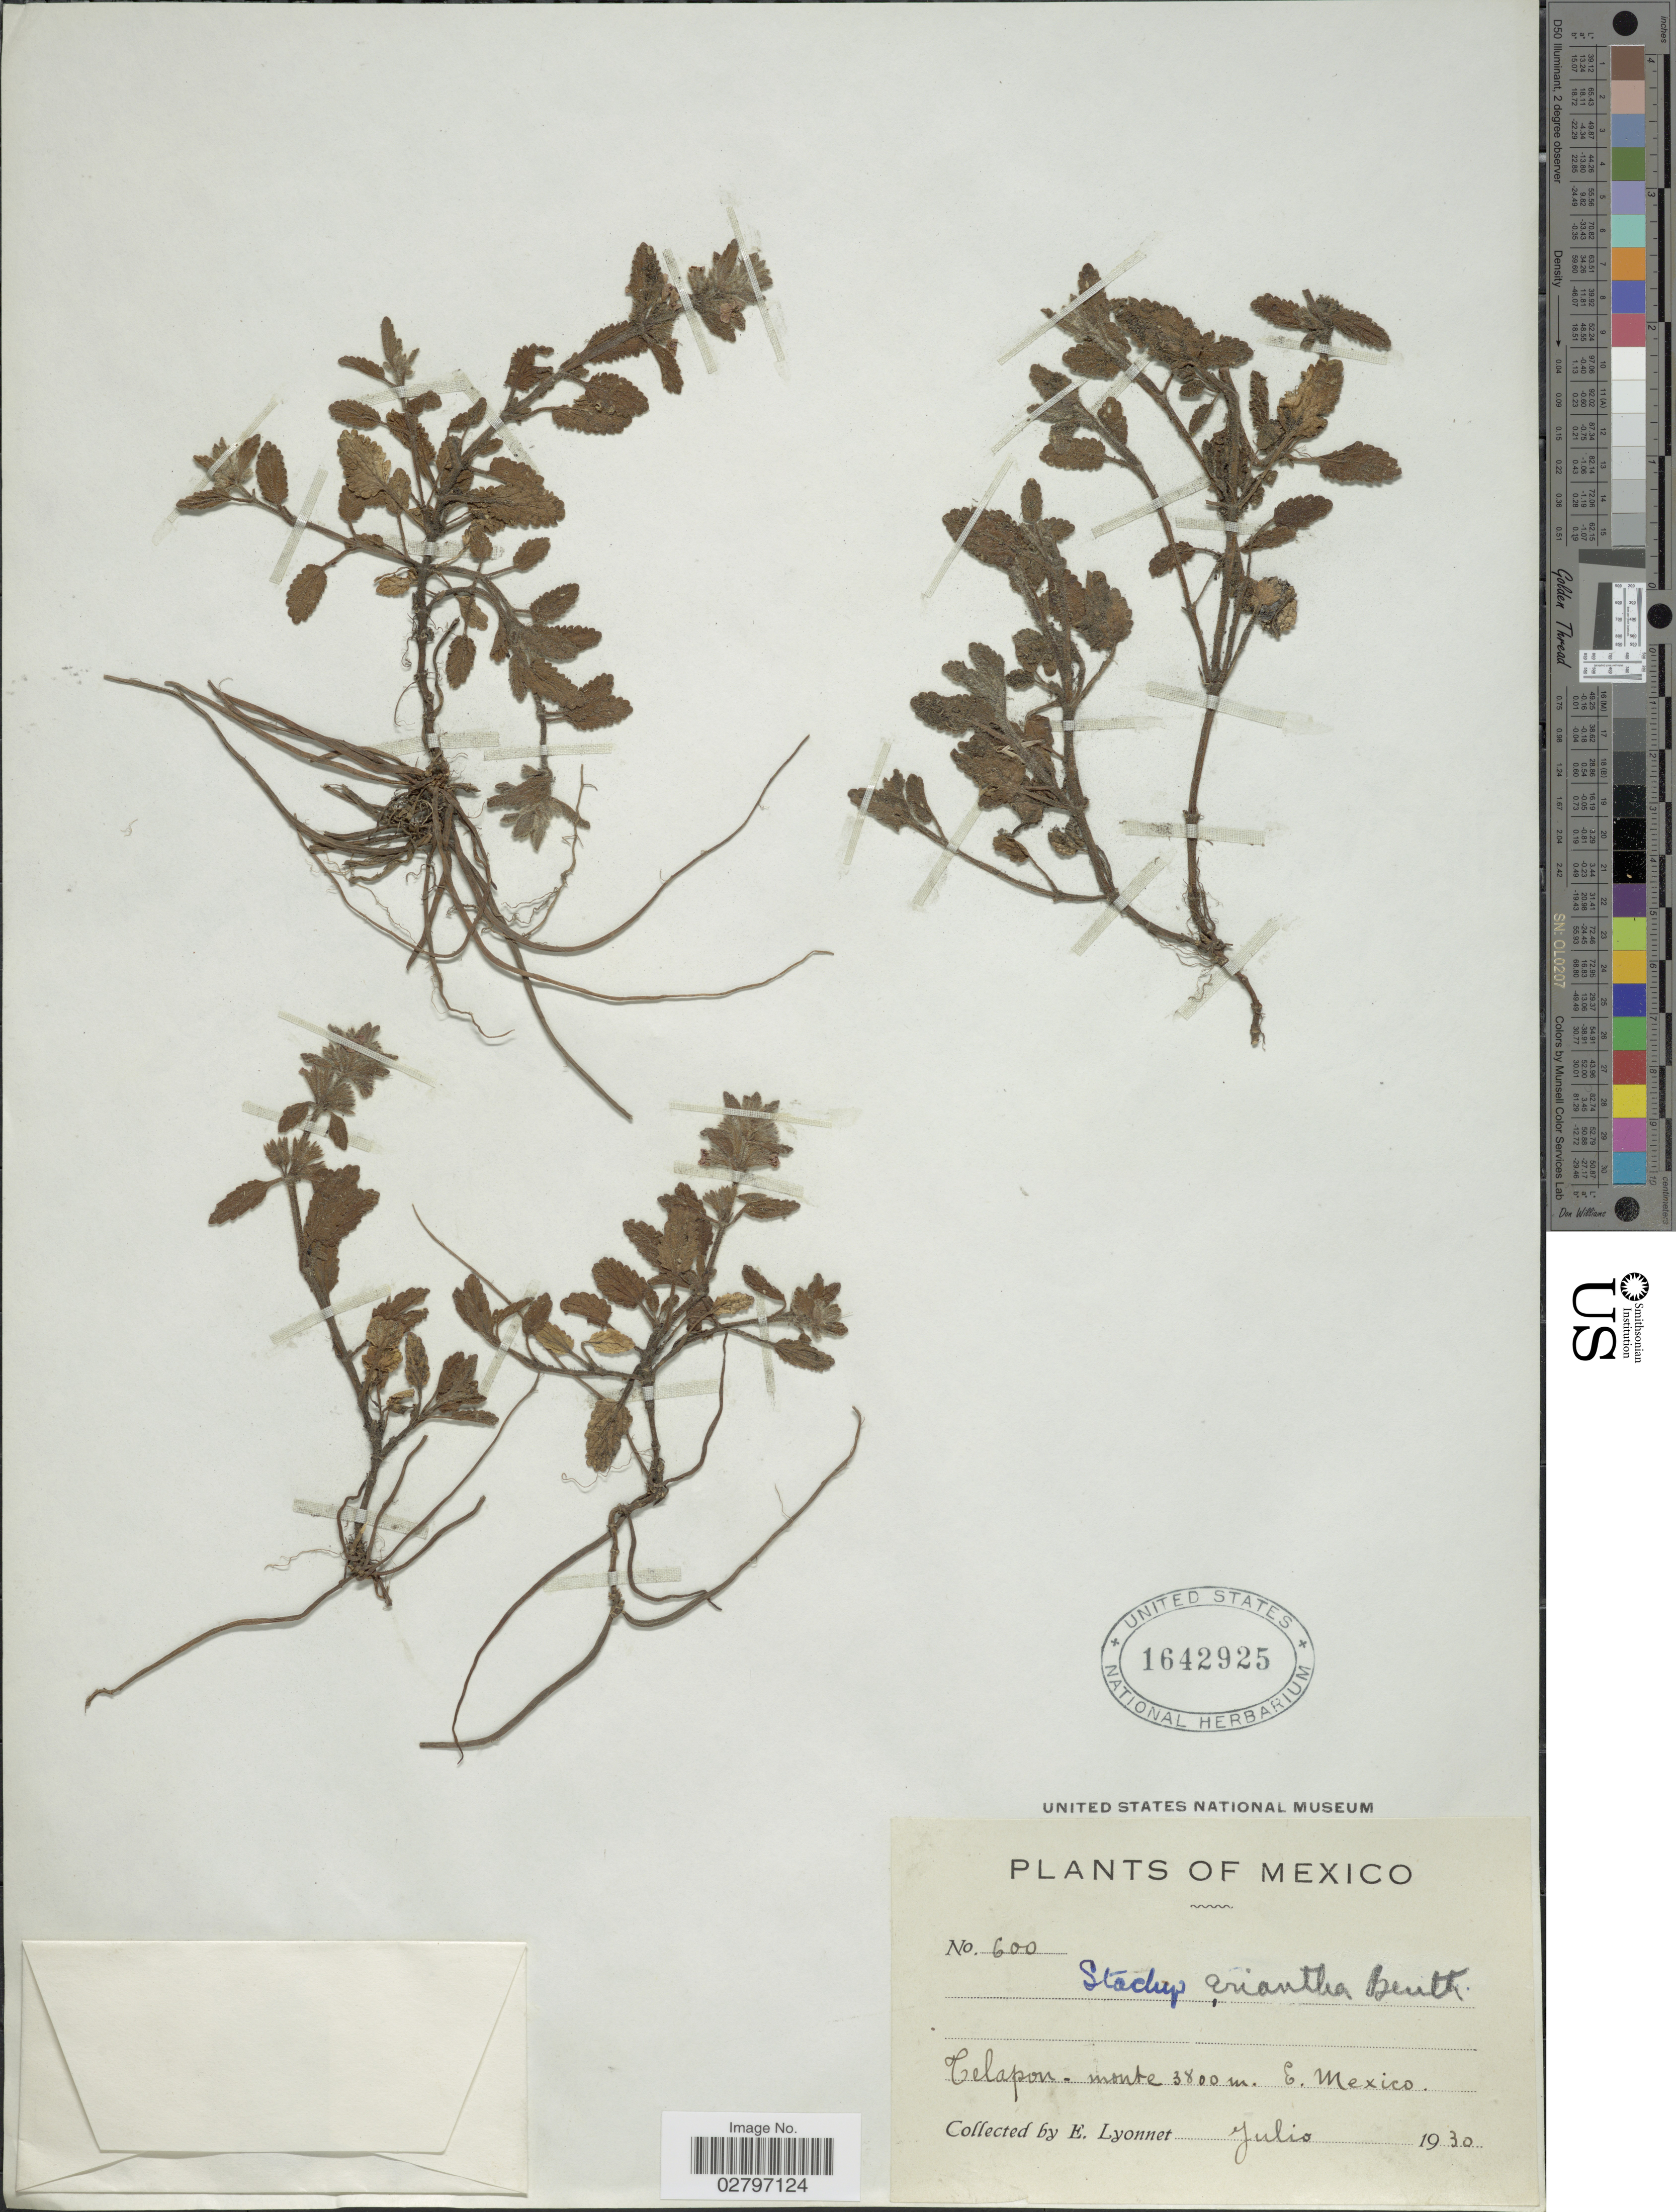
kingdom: Plantae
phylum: Tracheophyta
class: Magnoliopsida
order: Lamiales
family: Lamiaceae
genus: Stachys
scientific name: Stachys eriantha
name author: Benth.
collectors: E. Lyonnet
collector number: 600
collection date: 1930-07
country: Mexico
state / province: México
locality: Telapon. E. Mexico.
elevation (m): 3800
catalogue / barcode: US 1642925